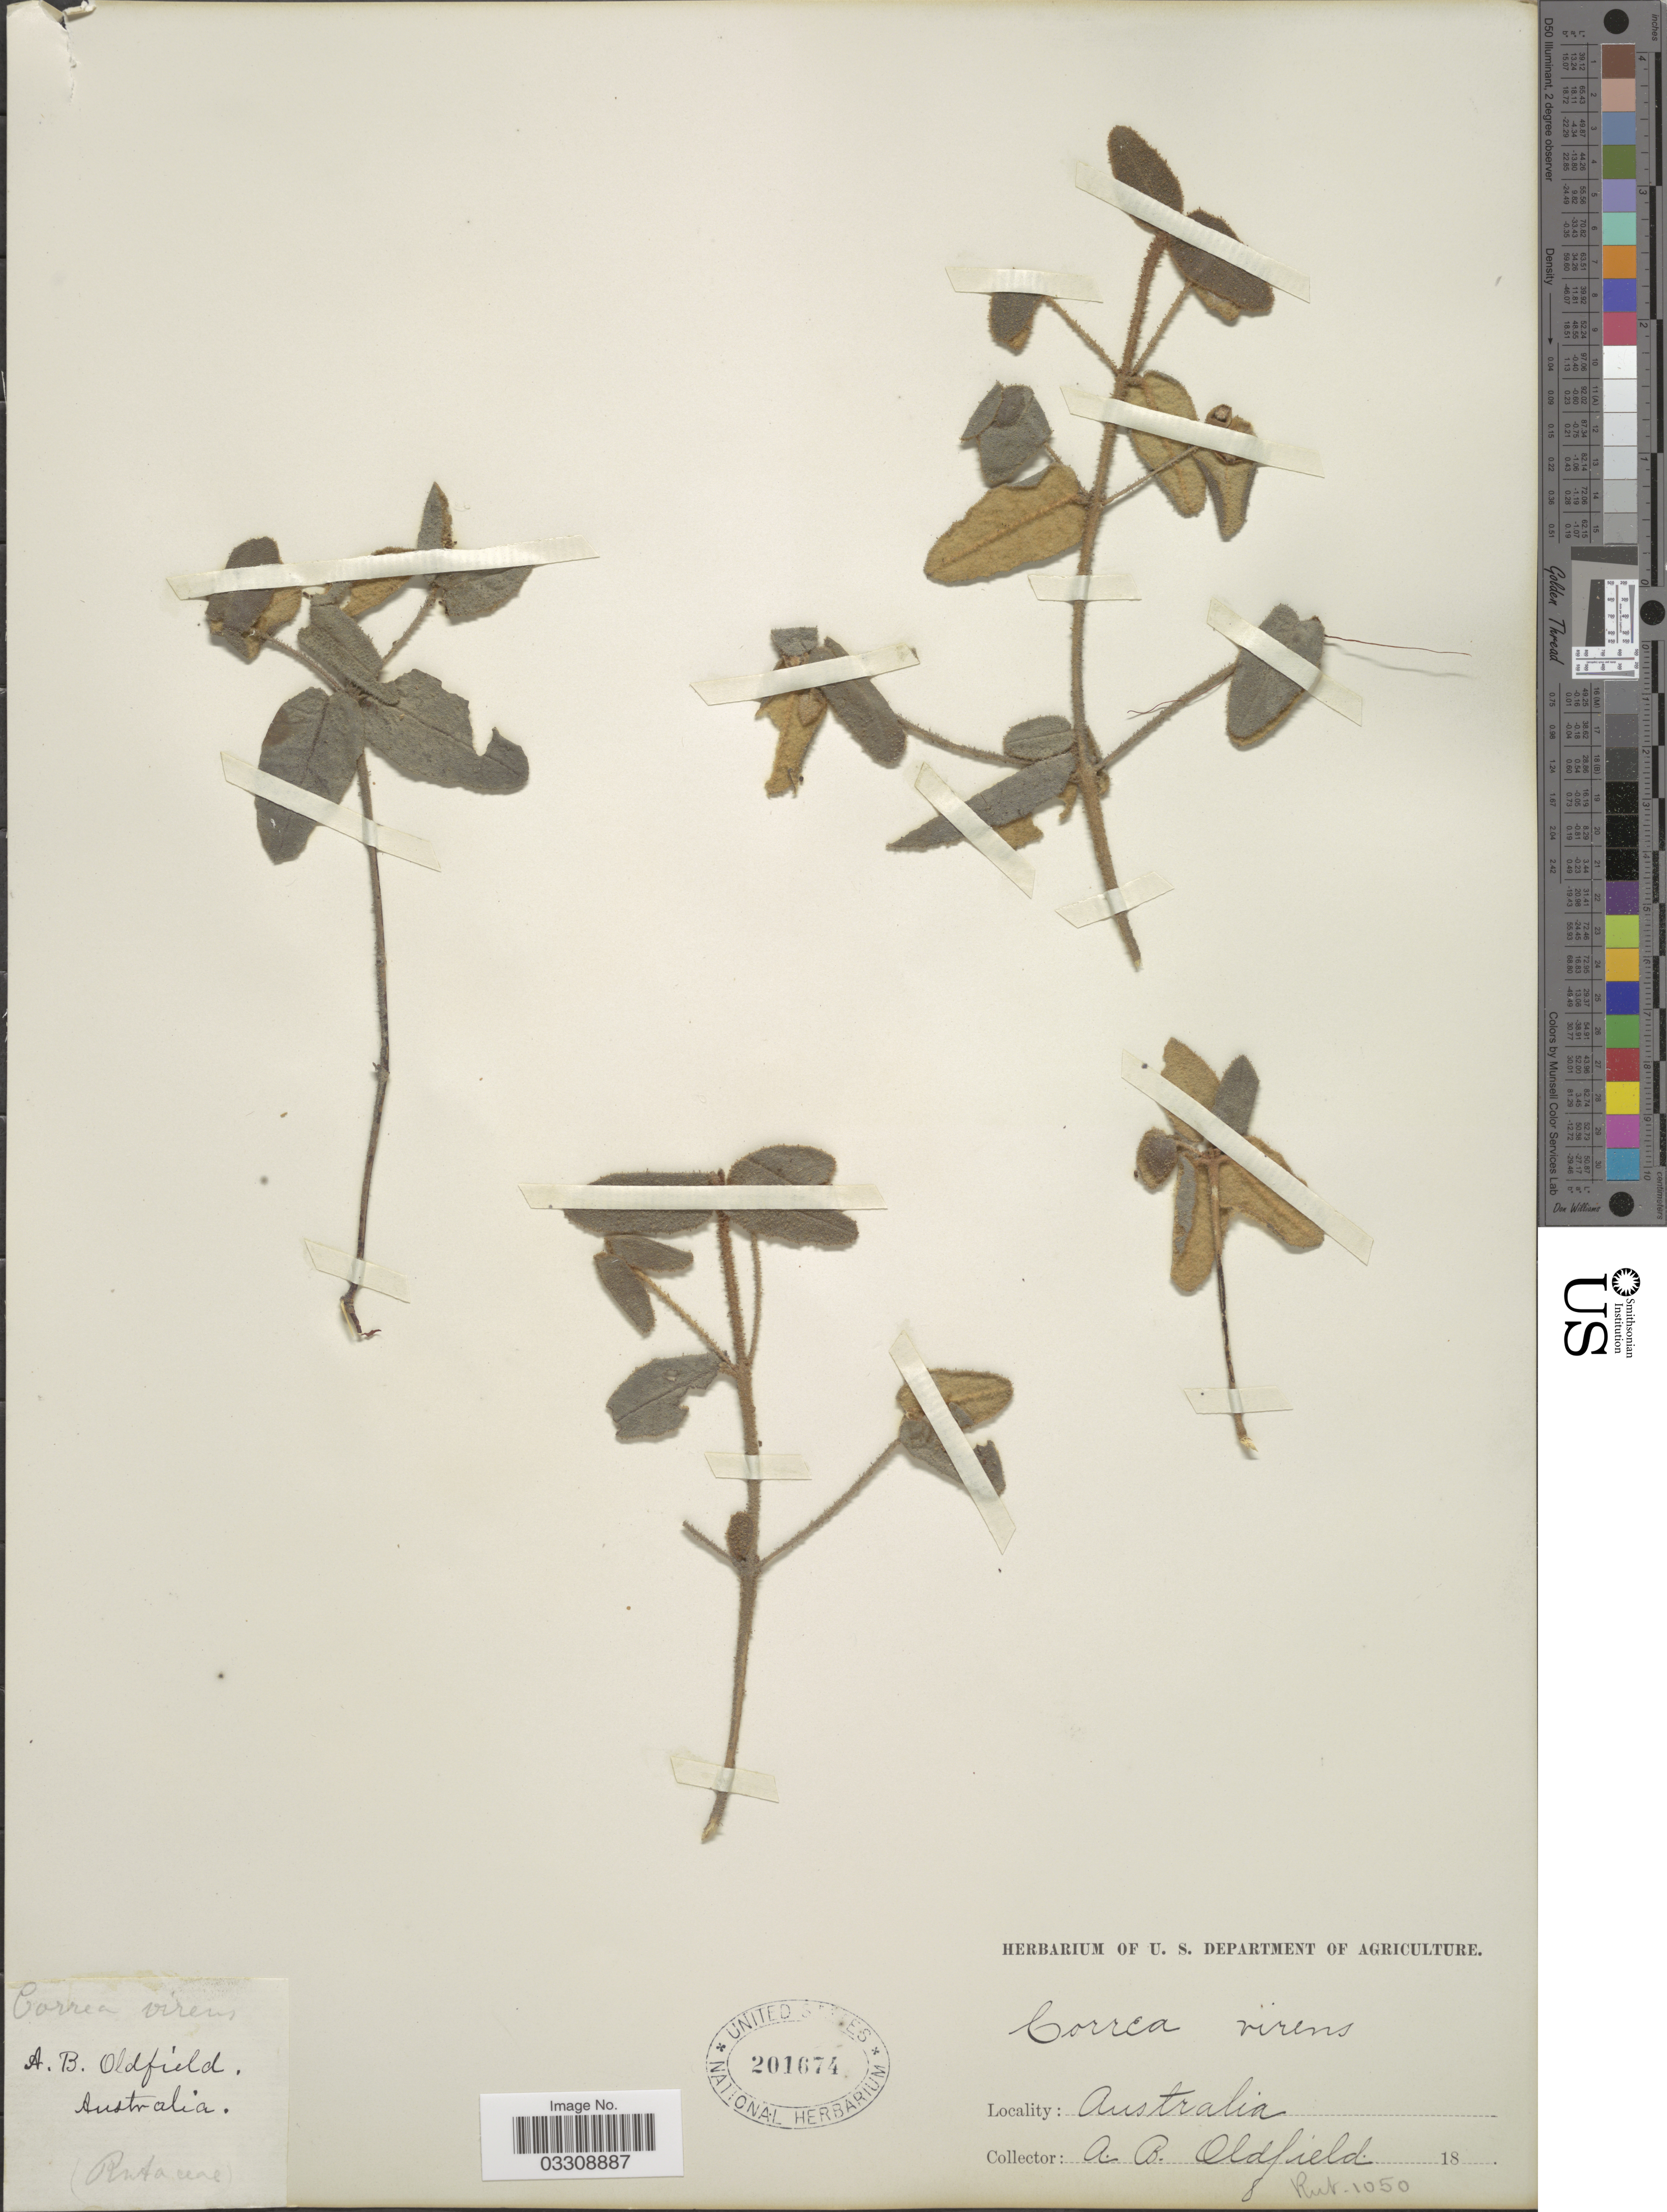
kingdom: Plantae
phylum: Tracheophyta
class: Magnoliopsida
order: Sapindales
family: Rutaceae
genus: Correa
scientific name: Correa speciosa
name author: Donn ex Andrews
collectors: A. Oldfield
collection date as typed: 18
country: Australia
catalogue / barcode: US 201674